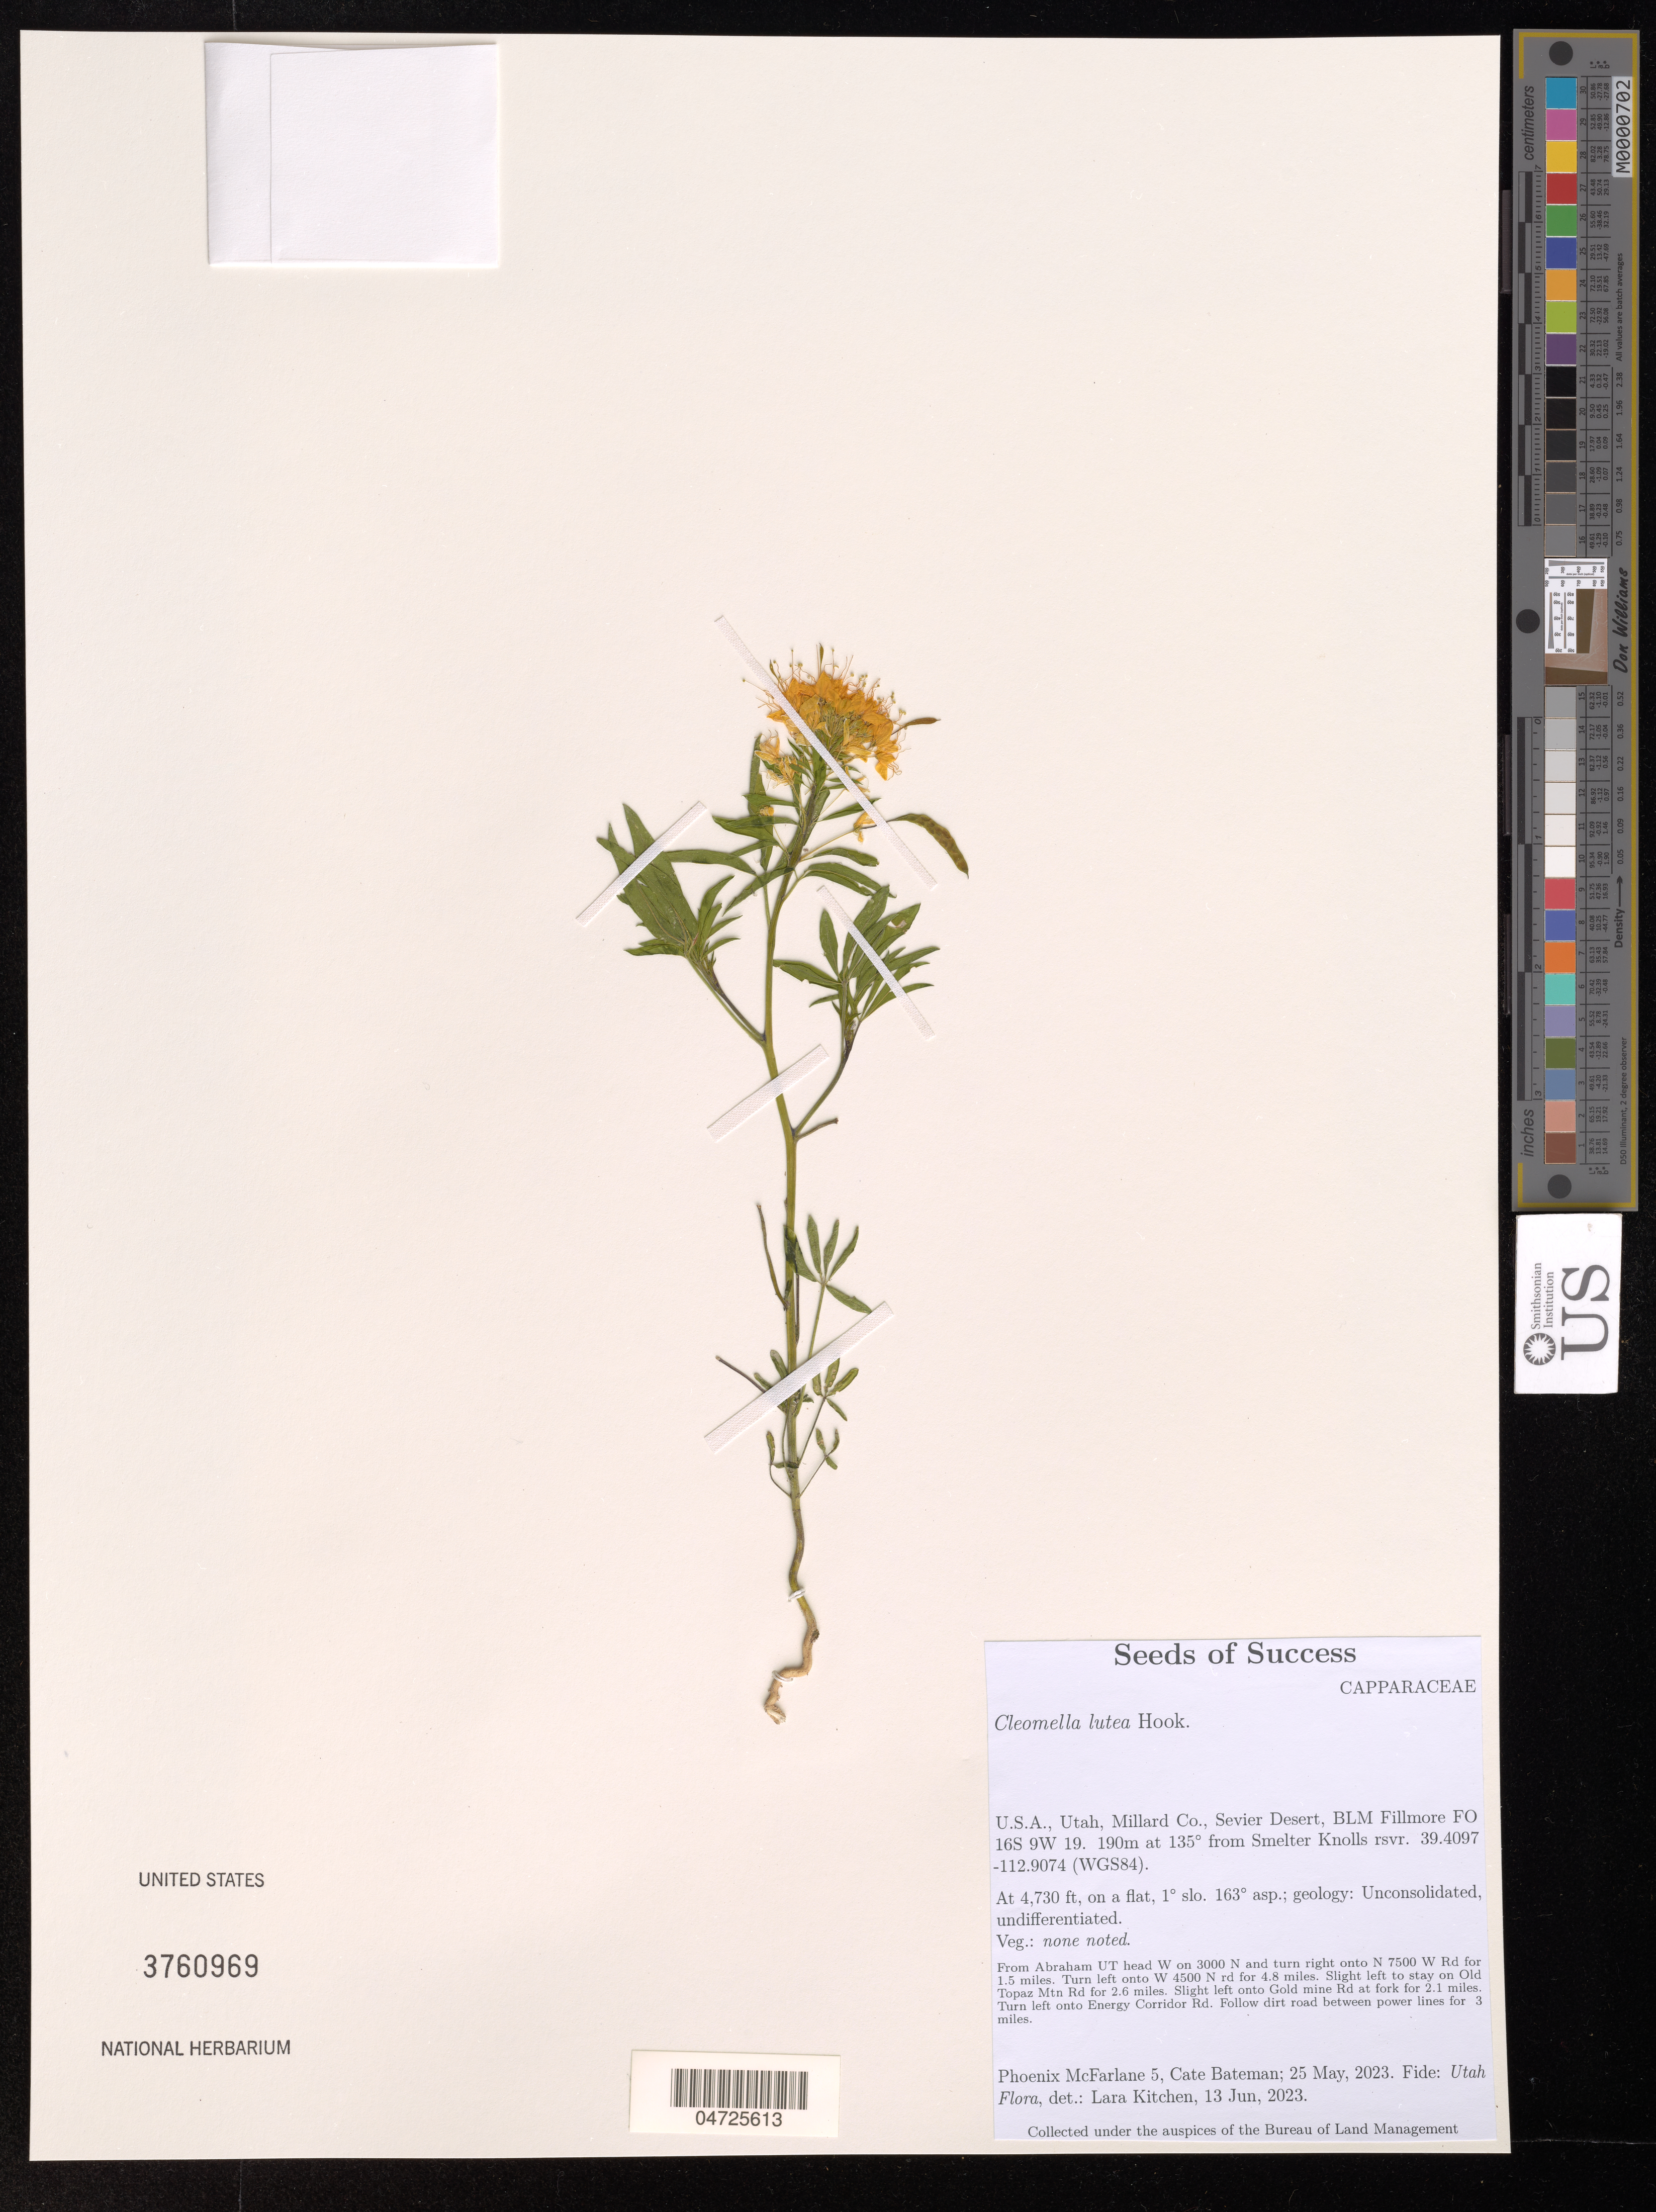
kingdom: Plantae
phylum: Tracheophyta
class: Magnoliopsida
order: Brassicales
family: Cleomaceae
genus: Cleomella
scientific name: Cleomella lutea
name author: (Hook.) Roalson & J.C. Hall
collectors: -. McFarlane & C. Bateman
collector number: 5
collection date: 2023-05-25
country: United States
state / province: Utah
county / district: Millard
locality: Millard Co., Sevier Desert, BLM Fillmore FO 16S 9W 19. 190m at 135° from Smelter Knolls rsvr. (WGS84). From Abraham UT head W on 3000 N and turn right onto N 7500 W Rd for 1.5 miles. Turn left onto W 4500 N rd for 4.8 miles. Slight left to stay on Old Topaz Mtn Rd for 2.6 miles. Slight left onto Gold mine Rd at fork for 2.1 miles. Turn left onto Energy Corridor Rd. Follow dirt road between power lines for 3 miles.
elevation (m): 1442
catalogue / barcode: US 3760969